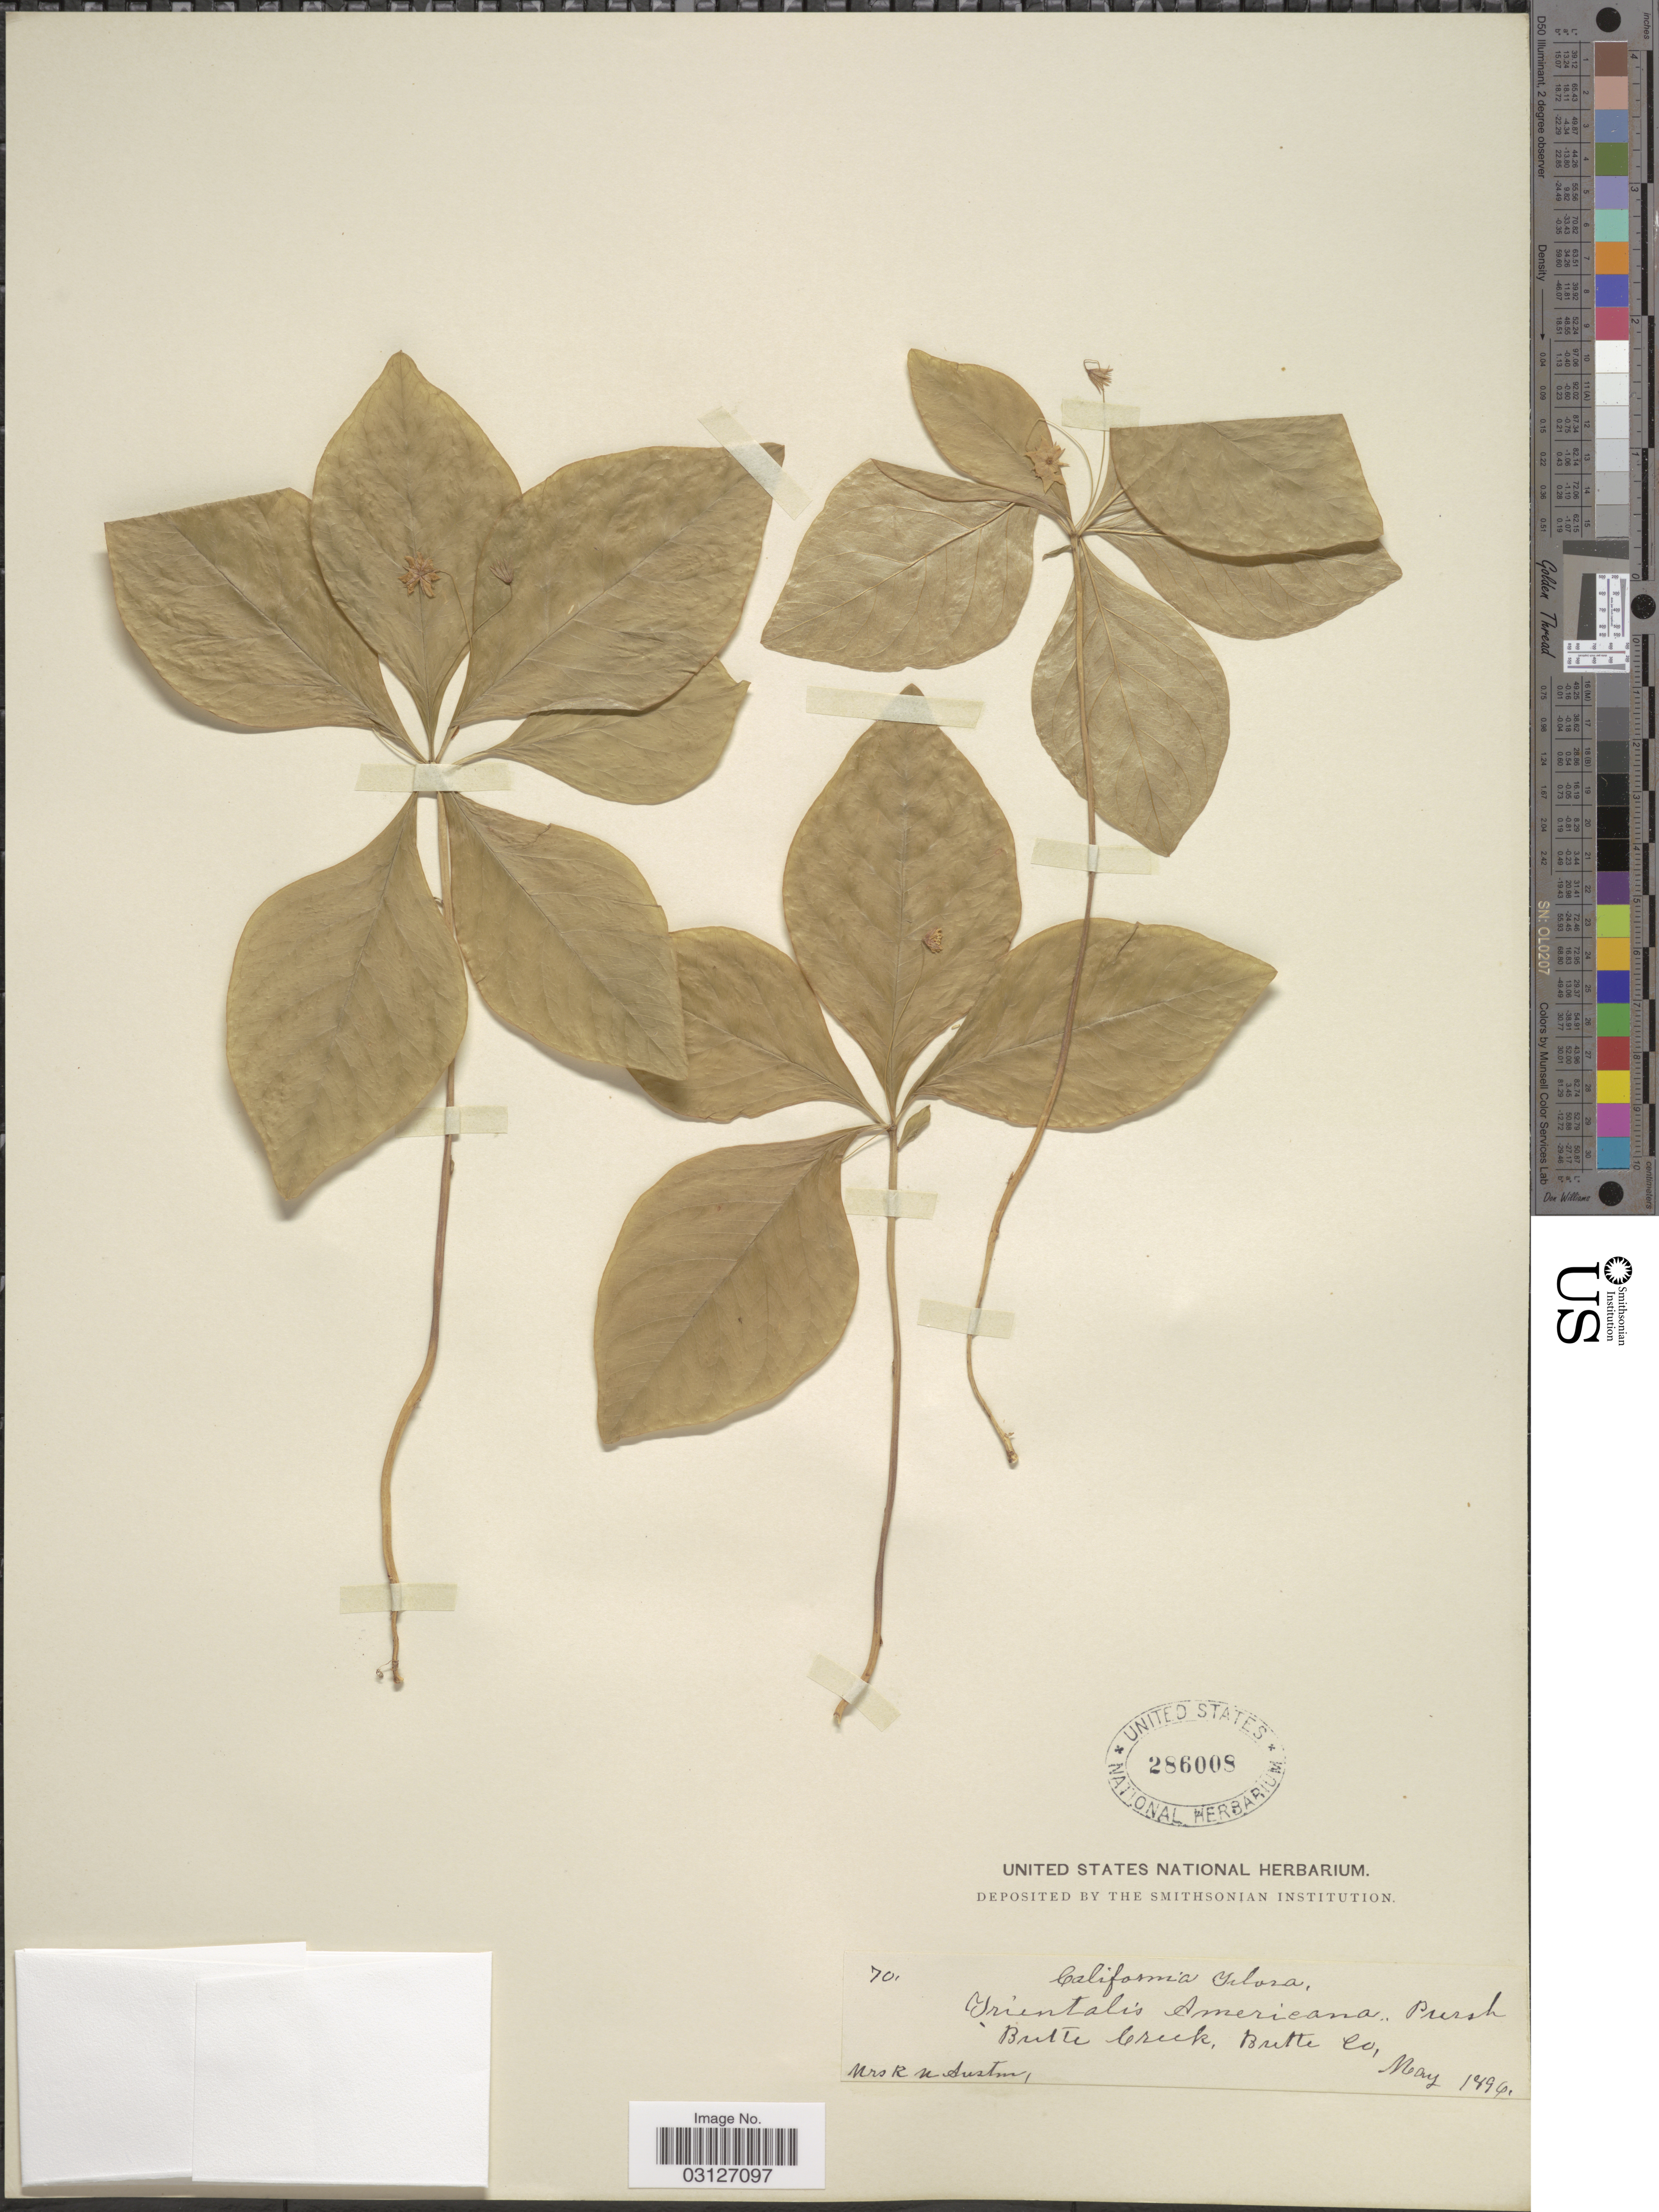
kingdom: Plantae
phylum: Tracheophyta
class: Magnoliopsida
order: Ericales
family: Primulaceae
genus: Trientalis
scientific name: Trientalis latifolia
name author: Hook.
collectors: R. Austin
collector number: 701*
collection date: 1894-05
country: United States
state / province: California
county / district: Butte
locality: Butte Creek, Butte Co.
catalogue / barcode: US 286008